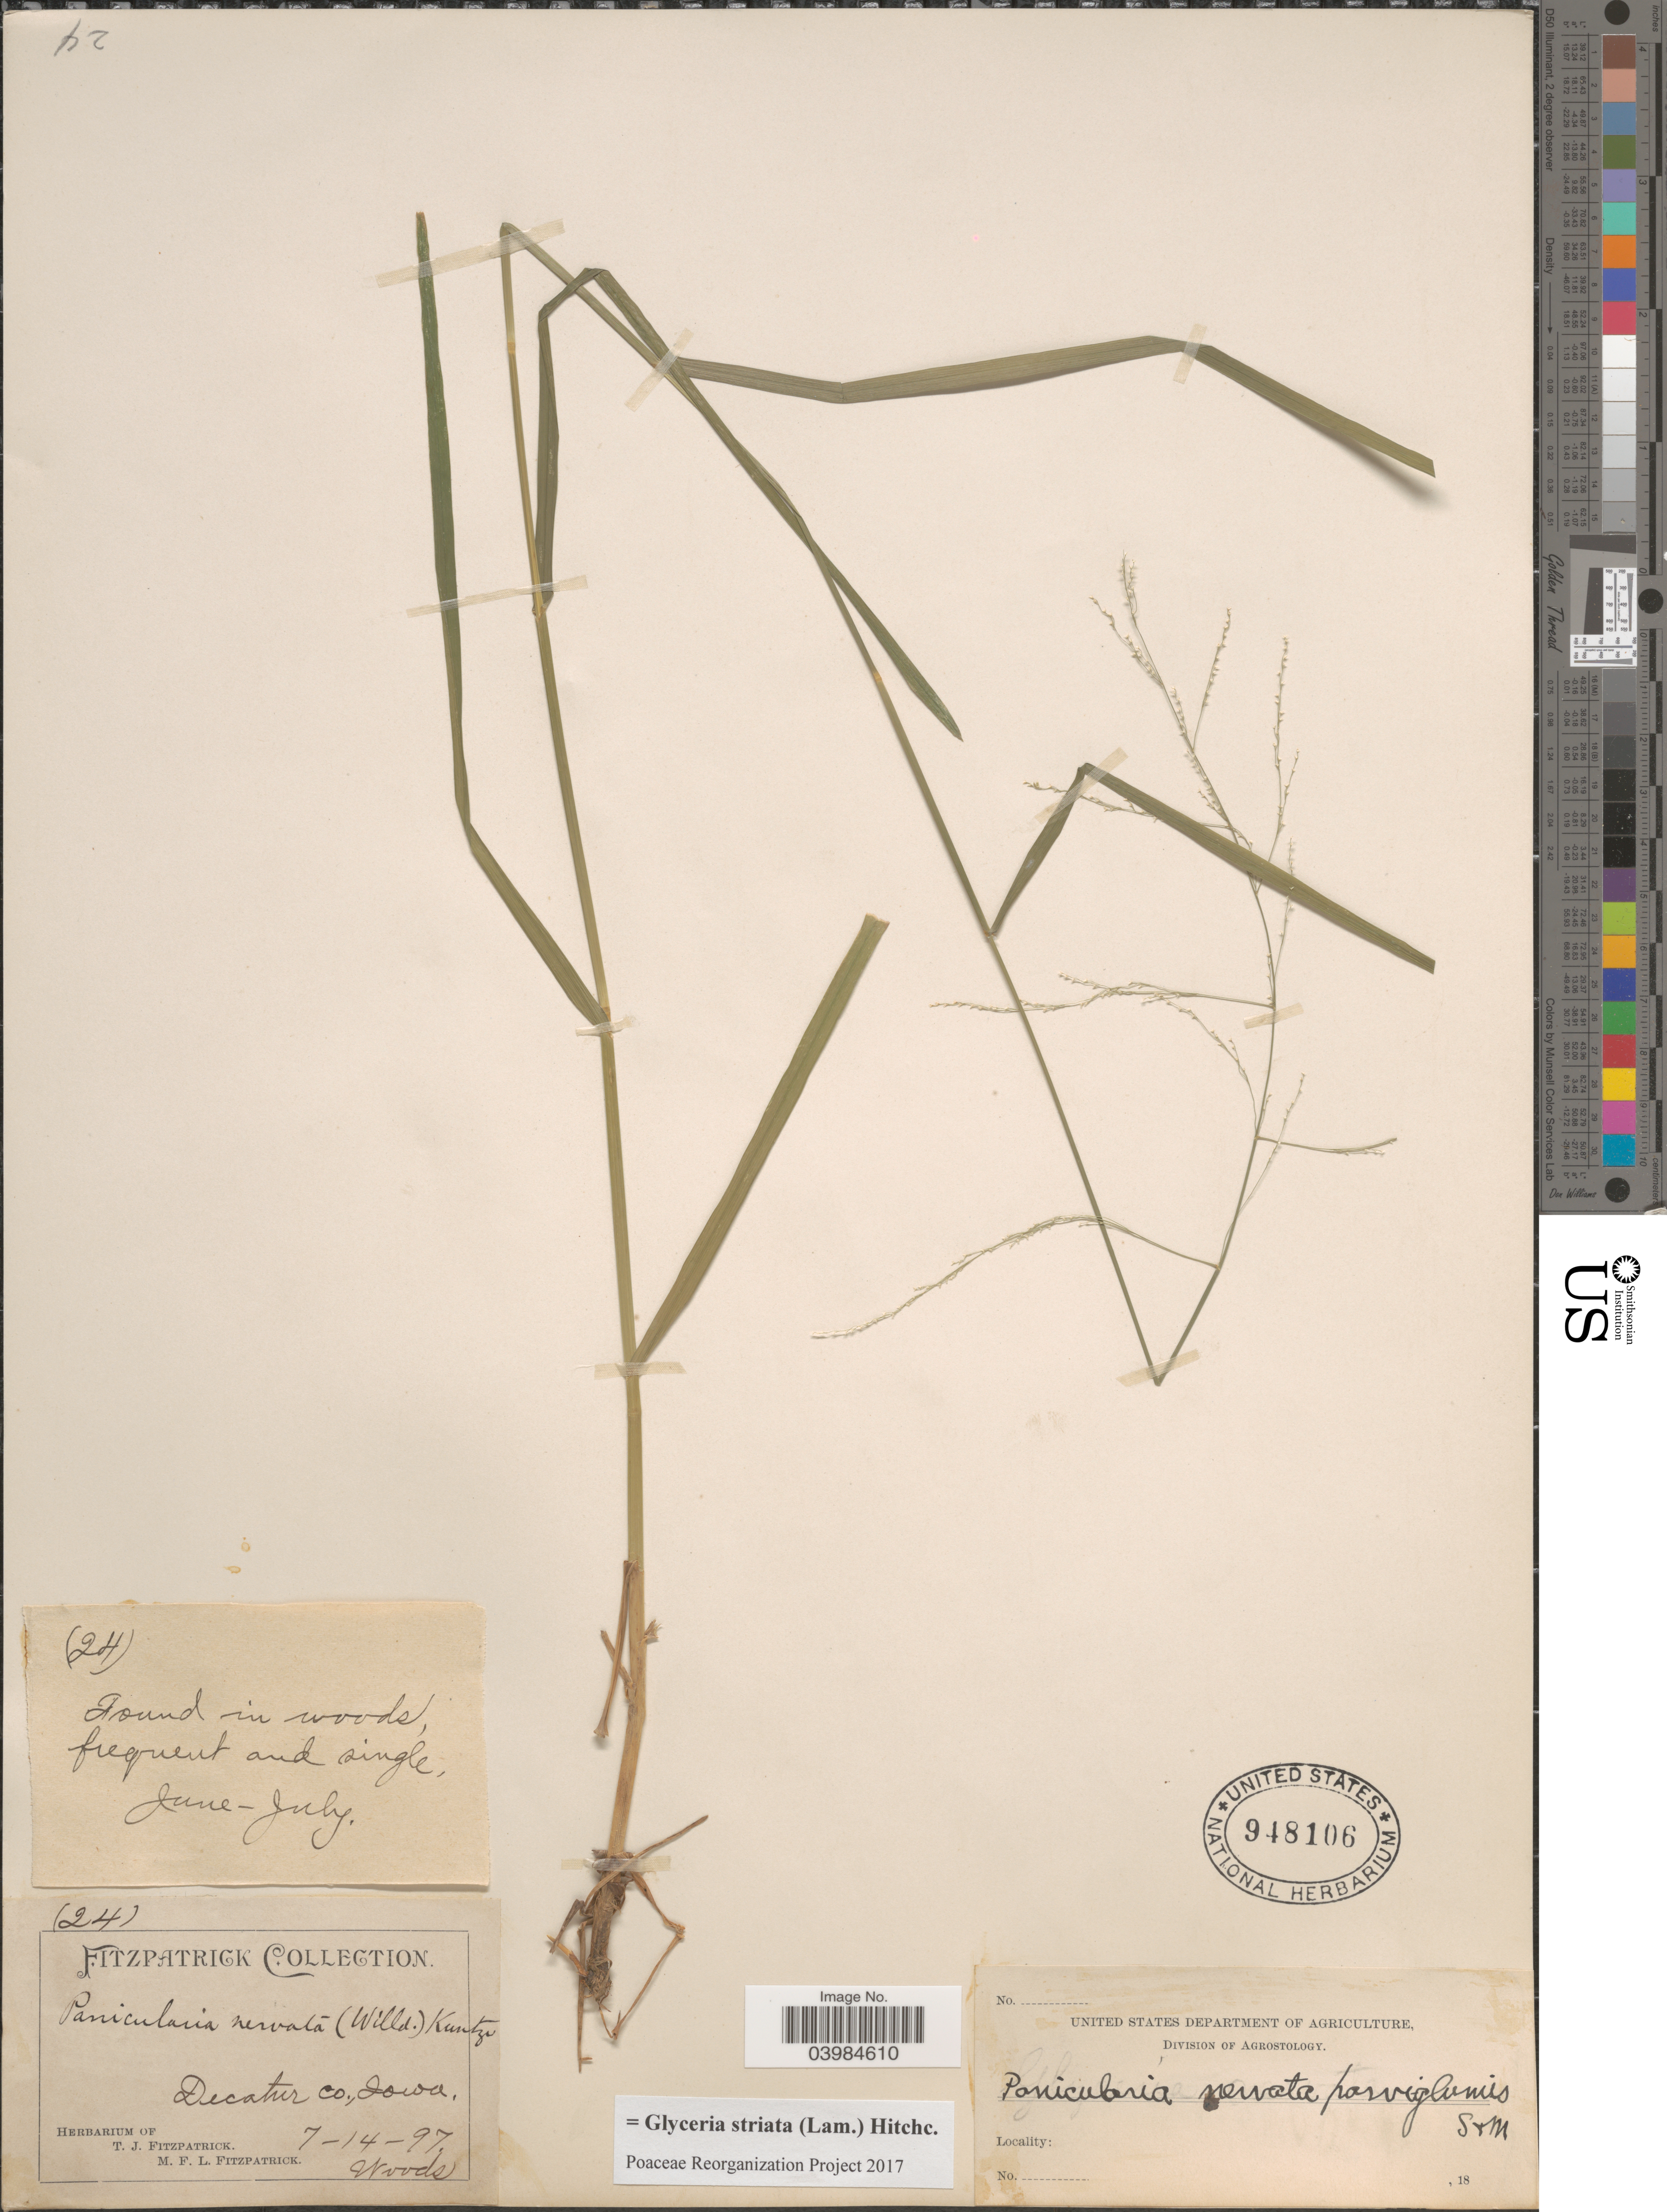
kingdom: Plantae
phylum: Tracheophyta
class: Liliopsida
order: Poales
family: Poaceae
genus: Glyceria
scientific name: Glyceria striata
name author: (Lam.) Hitchc.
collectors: ex herb. T. J. Fitzpatrick M. F. L. Fitzpatrick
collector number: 24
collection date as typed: Transcribed d/m/y: 14/7/97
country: United States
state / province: Iowa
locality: Decatur Co.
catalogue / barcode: US 948106